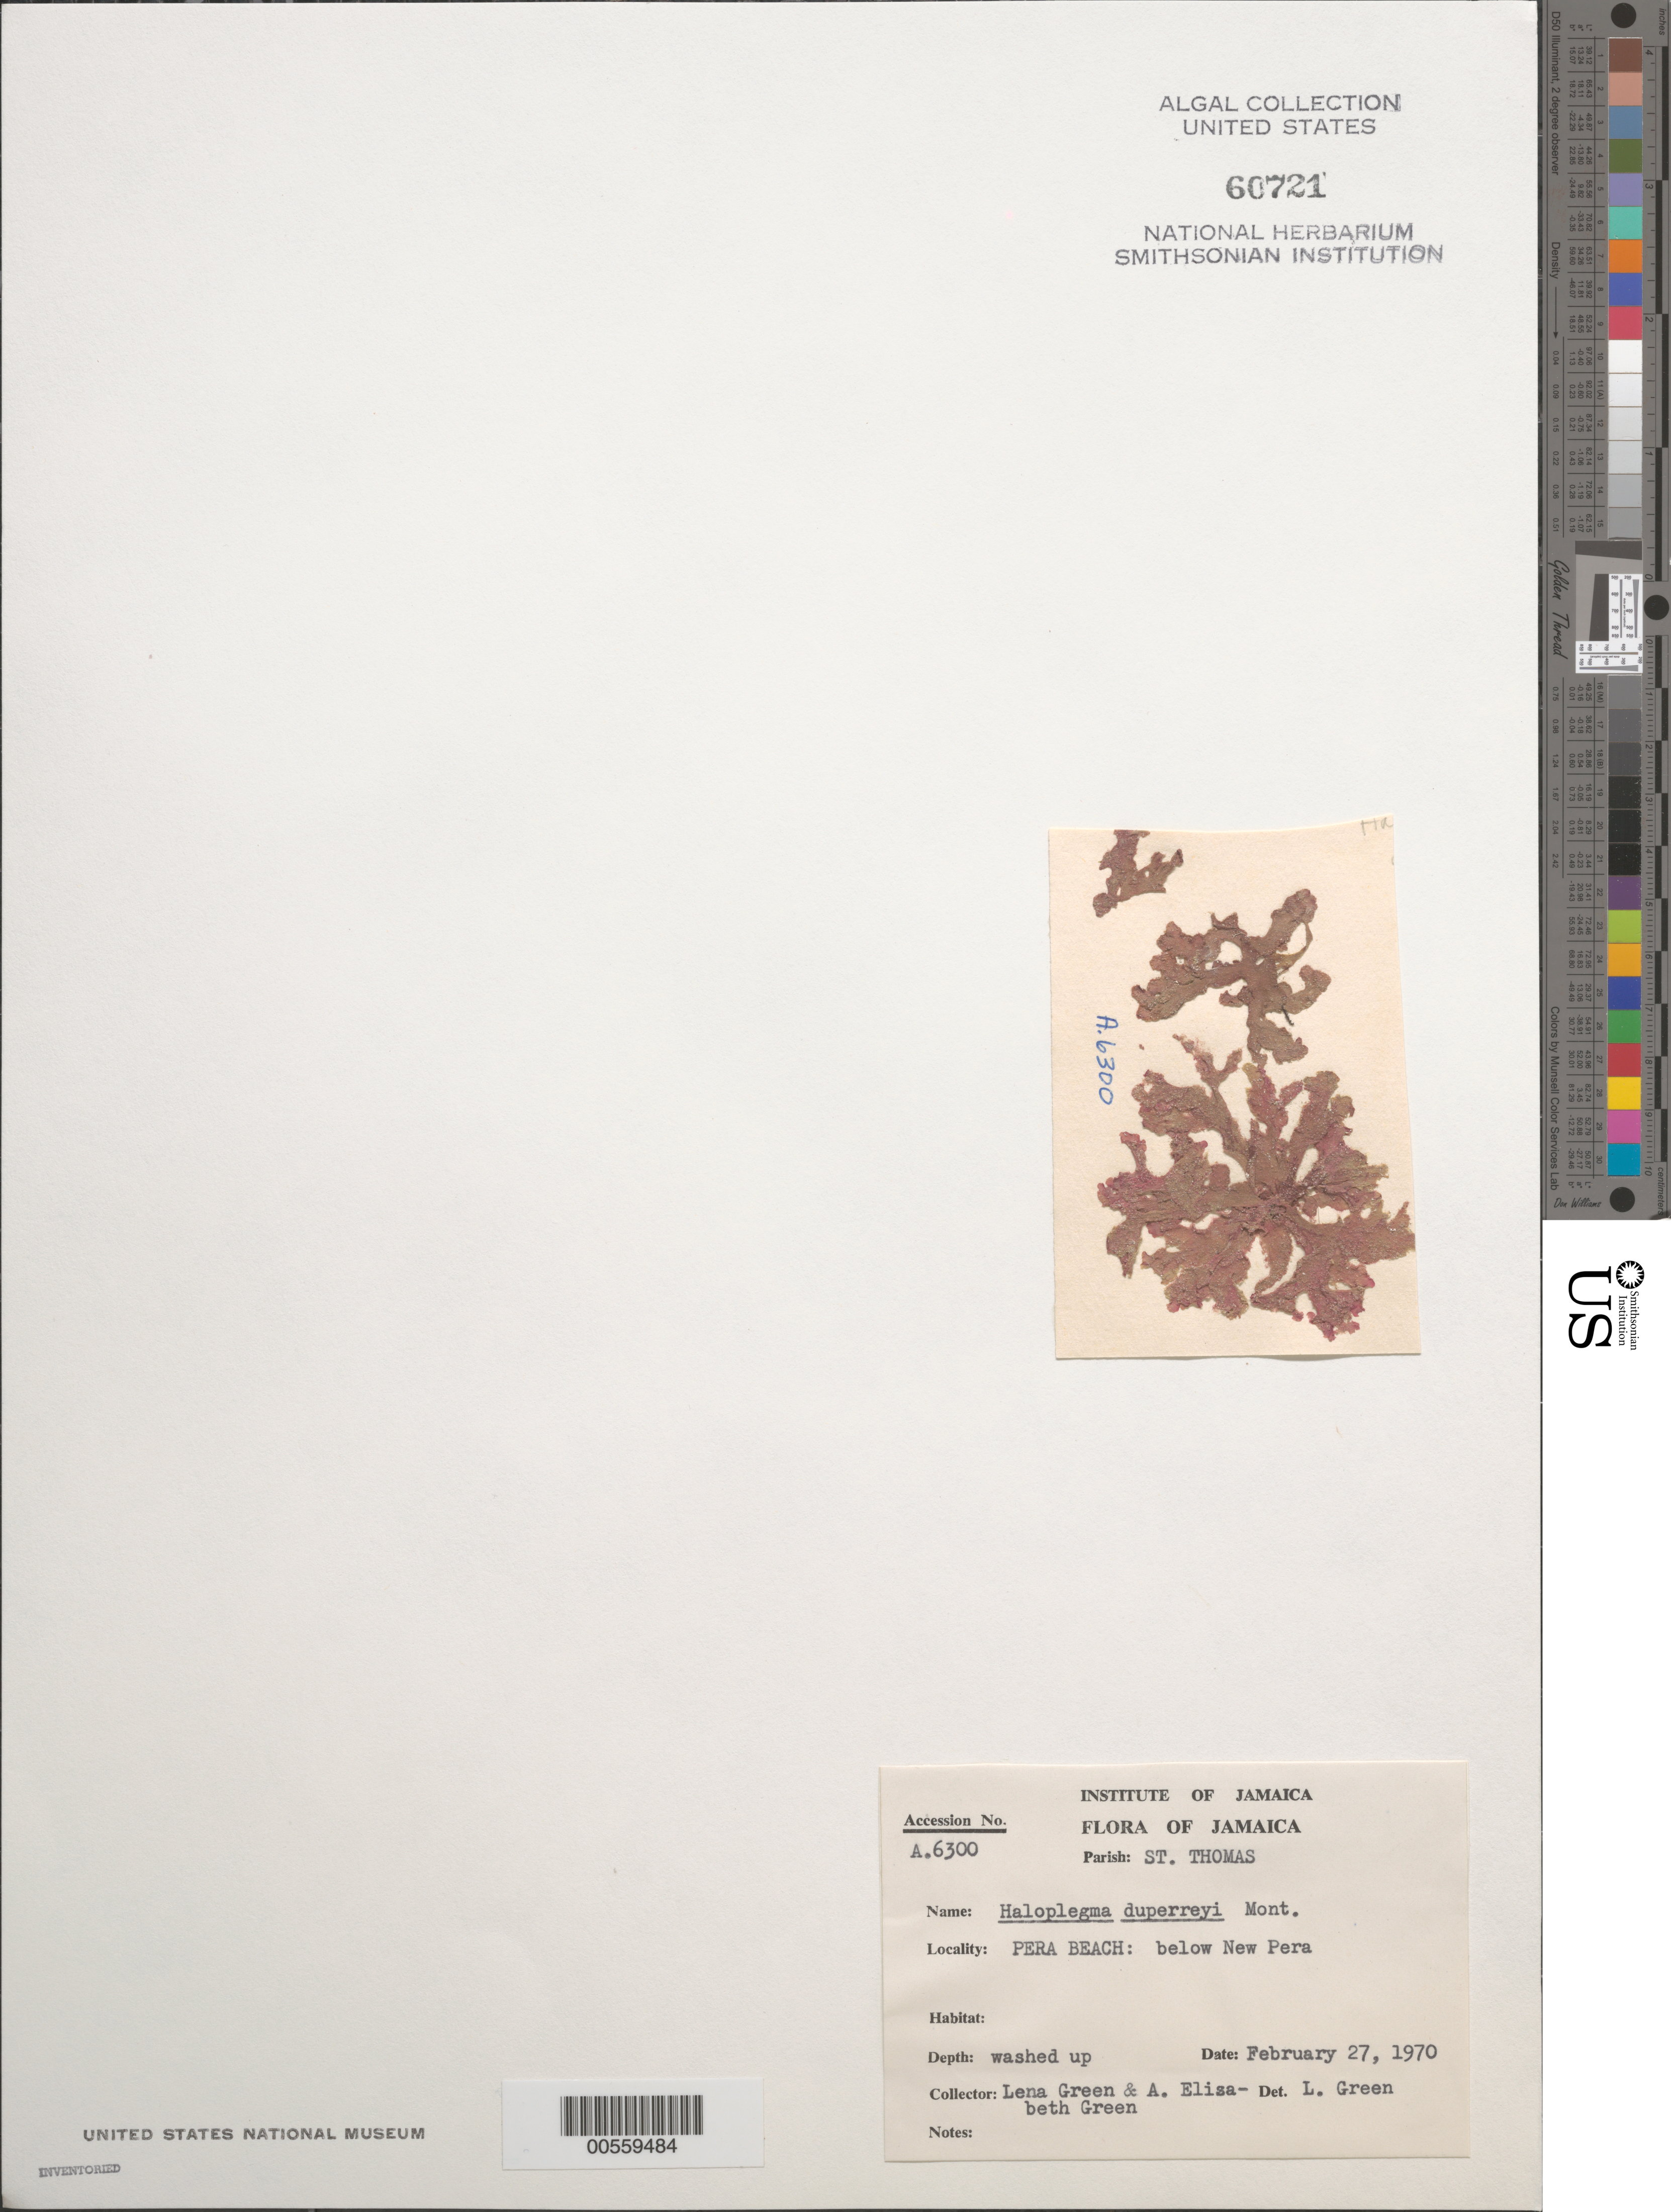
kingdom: Plantae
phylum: Rhodophyta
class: Florideophyceae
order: Ceramiales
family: Wrangeliaceae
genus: Haloplegma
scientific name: Haloplegma duperreyi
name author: Mont.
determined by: Green, L.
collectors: L. Green & A. Green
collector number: A.6300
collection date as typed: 27 Feb 1970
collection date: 1970-02-27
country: Jamaica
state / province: Saint Thomas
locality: Pera beach, below new pera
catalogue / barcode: US 60721